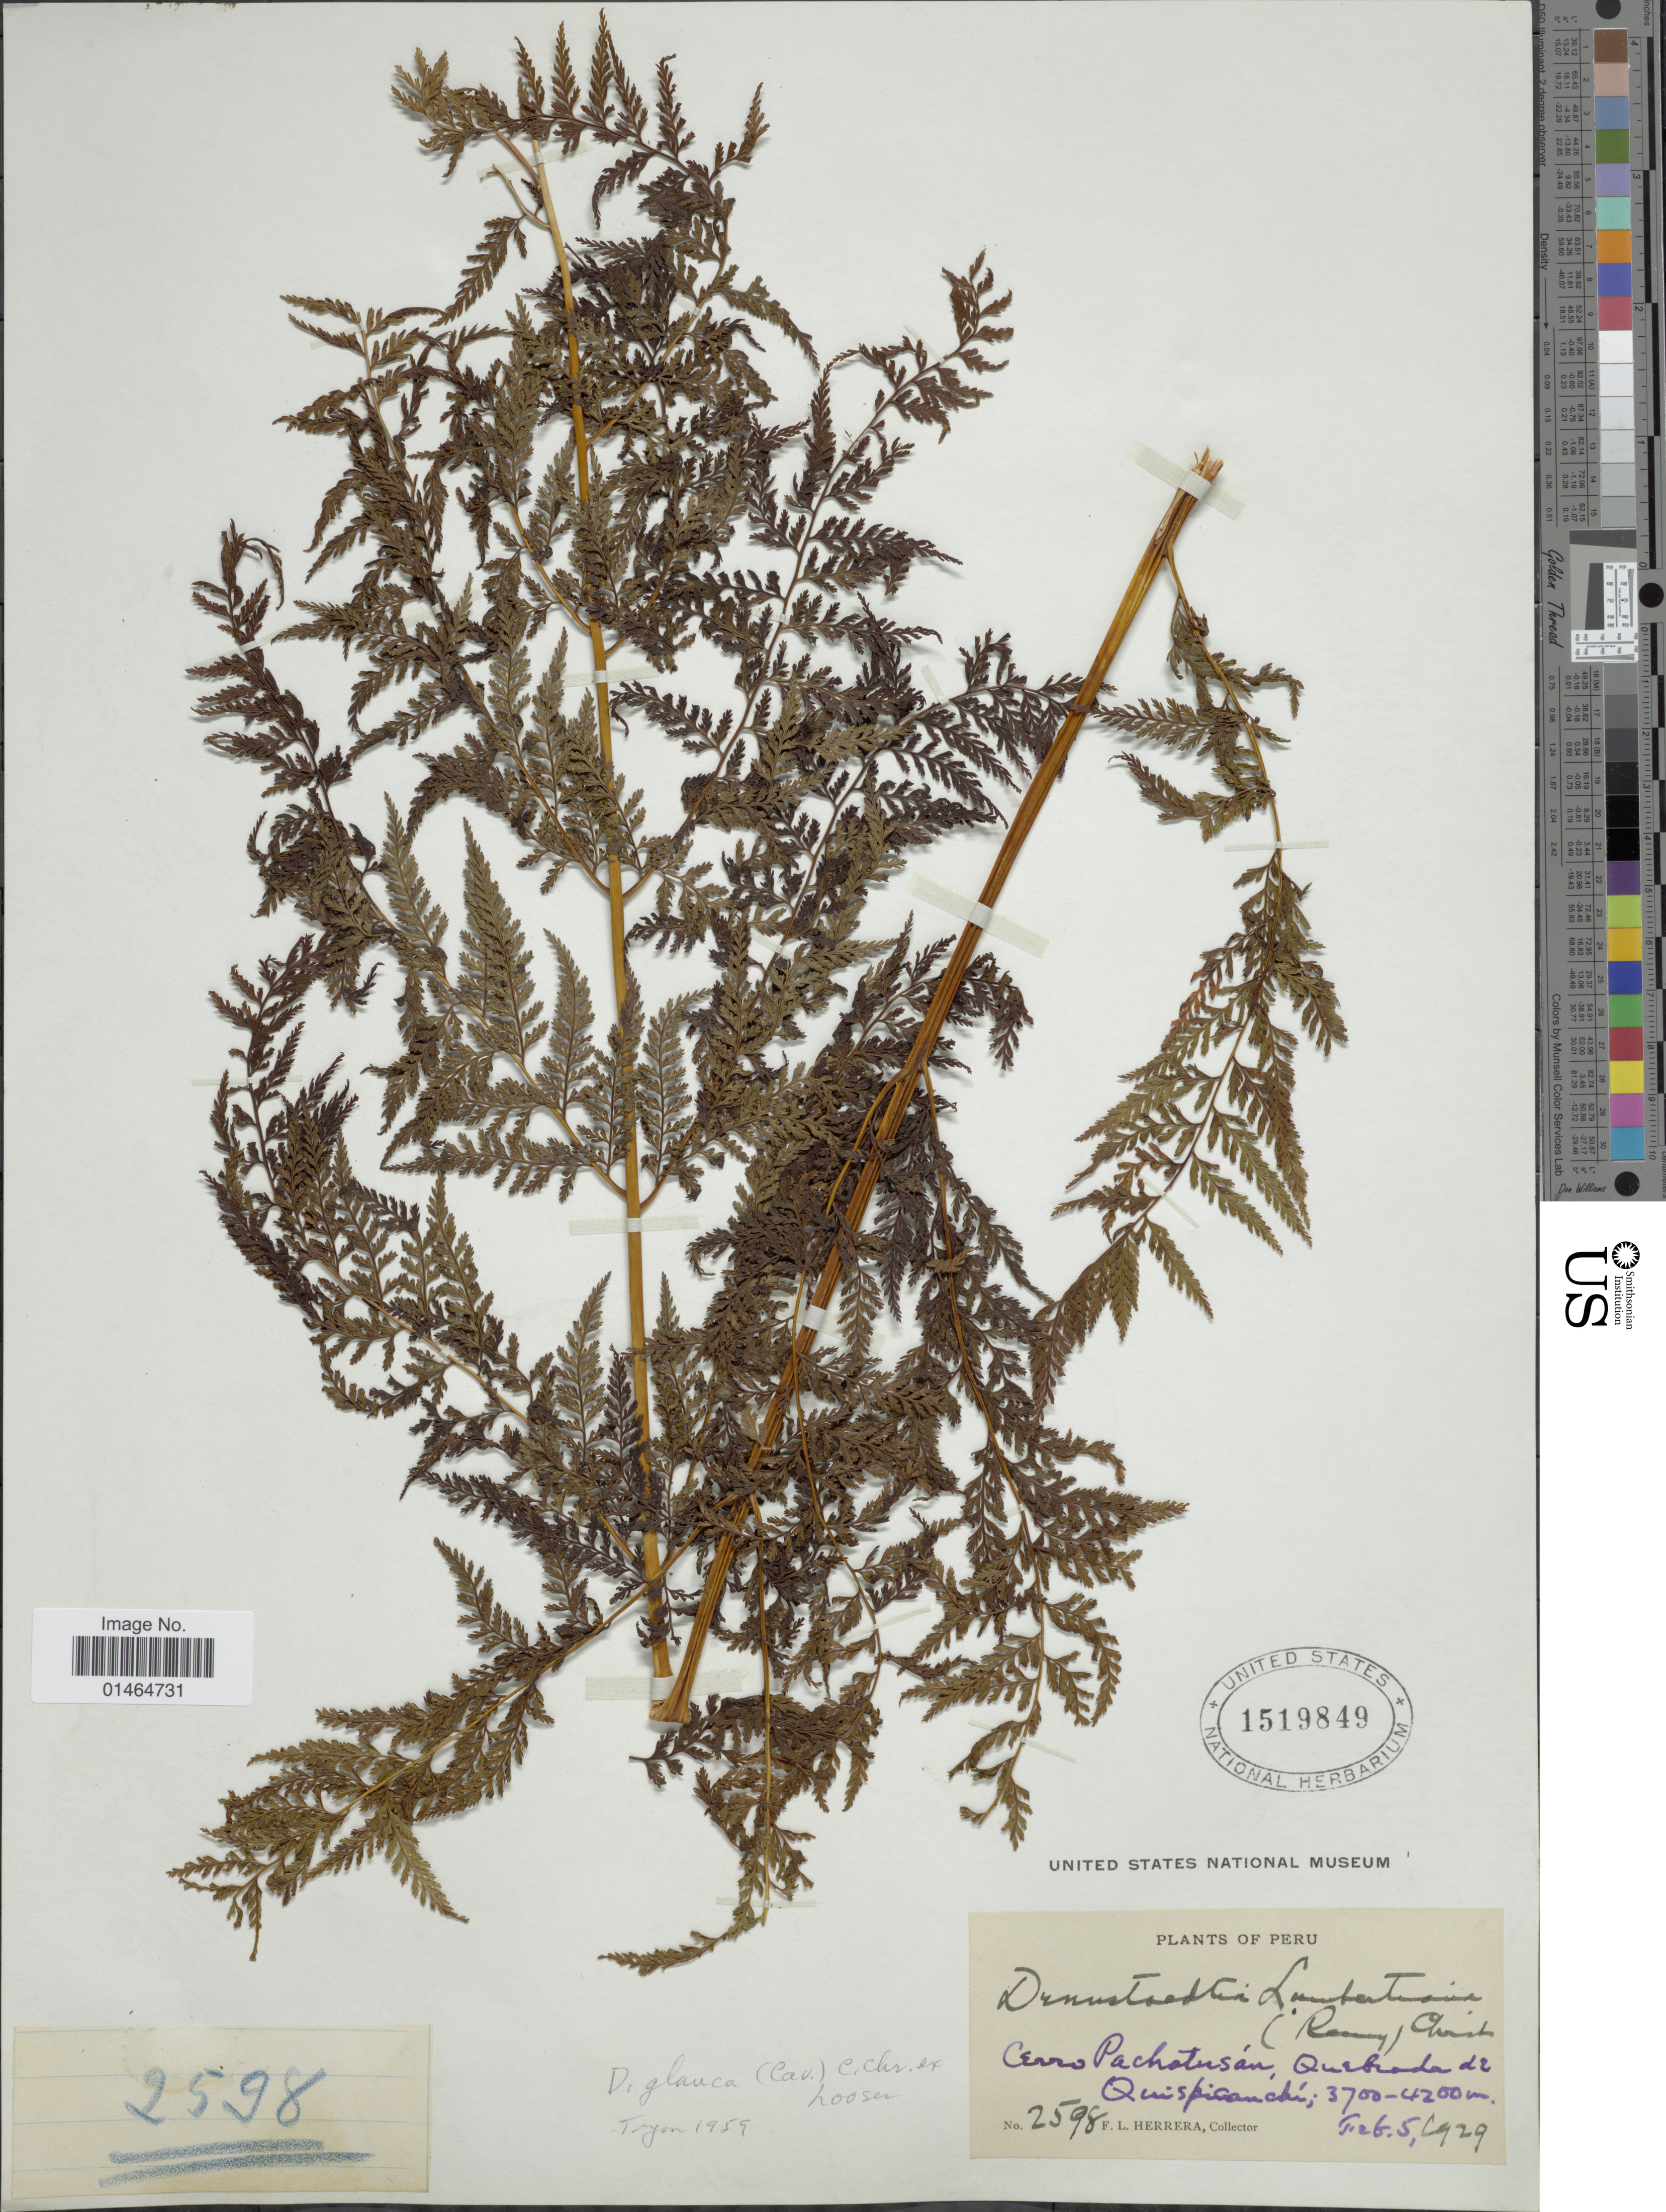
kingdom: Plantae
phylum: Tracheophyta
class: Polypodiopsida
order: Polypodiales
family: Dennstaedtiaceae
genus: Dennstaedtia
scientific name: Dennstaedtia glauca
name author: (Cav.) C. Chr.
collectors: F. L. Herrera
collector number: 2598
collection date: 1929-02-05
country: Peru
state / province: Cusco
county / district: Quispicanchis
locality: Cerro Pachatusán, Quebrada de Quispicanchís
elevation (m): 3700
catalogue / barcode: US 1519849